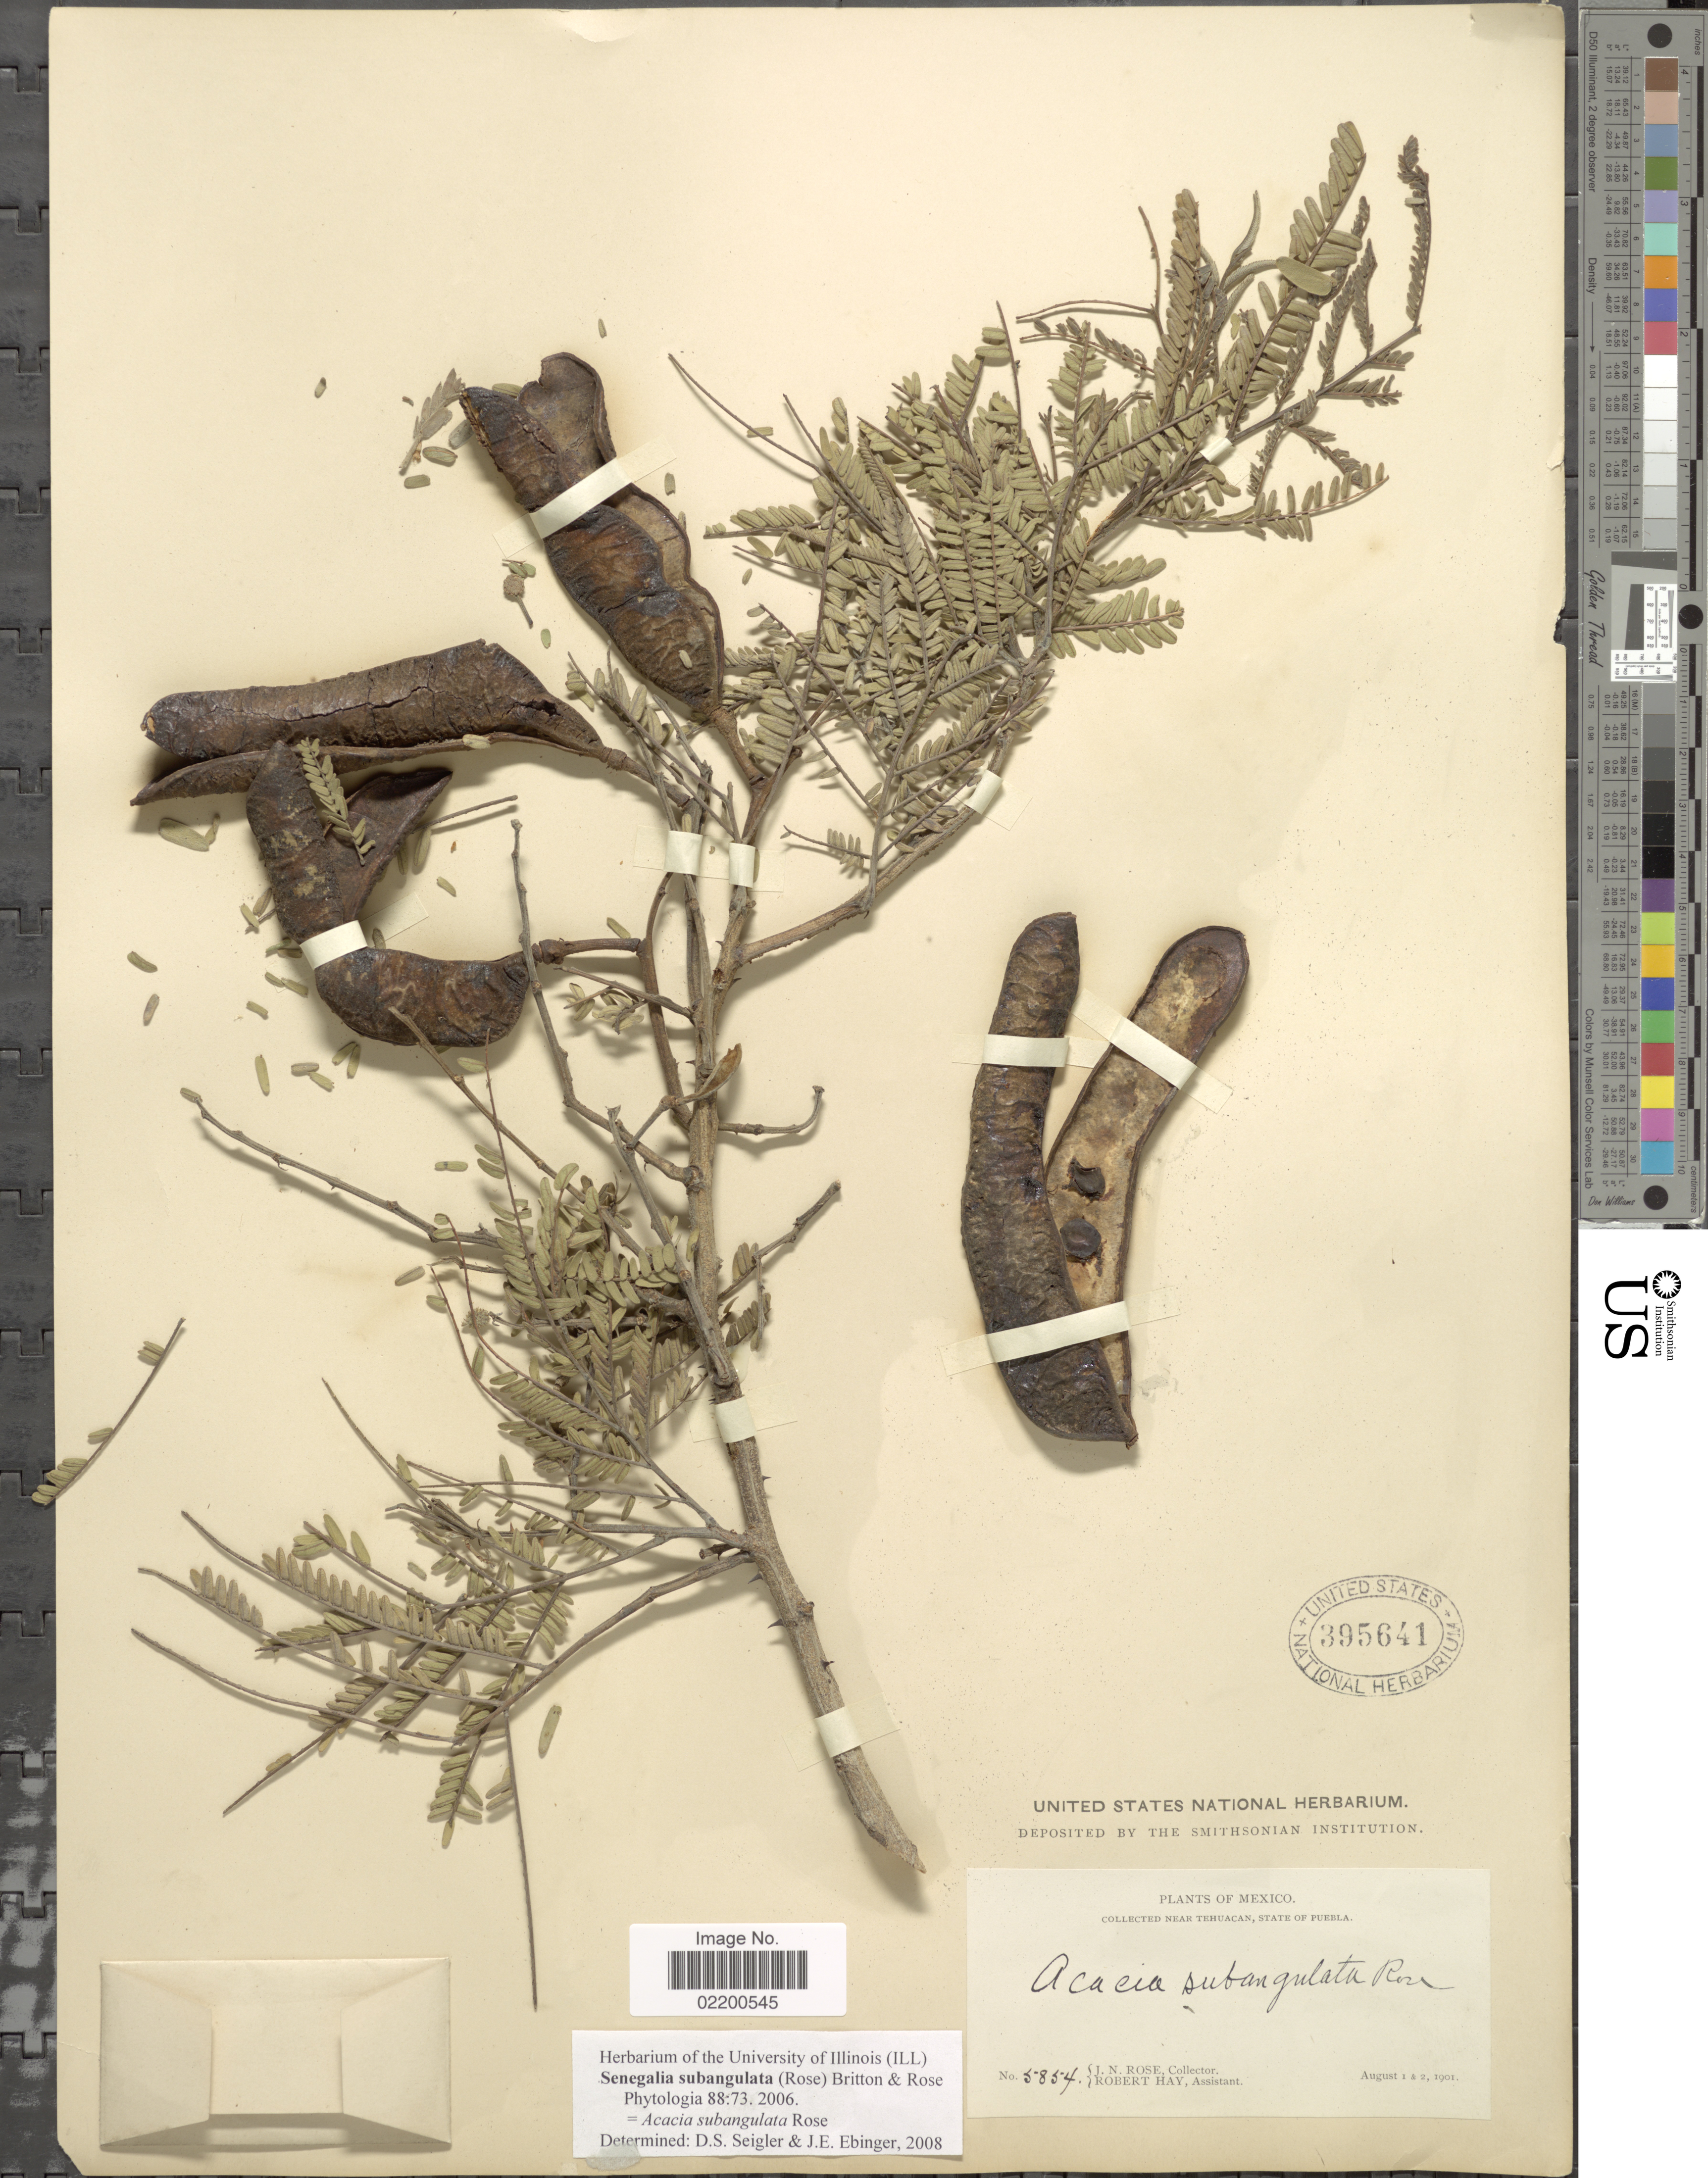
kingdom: Plantae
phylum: Tracheophyta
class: Magnoliopsida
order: Fabales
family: Fabaceae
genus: Senegalia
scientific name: Senegalia subangulata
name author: (Rose) Britton & Rose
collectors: J. N. Rose & R. H. Hay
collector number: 5854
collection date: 1901-08-01/1901-08-02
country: Mexico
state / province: Puebla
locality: Near Tehuacan, State of Puebla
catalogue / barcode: US 395641